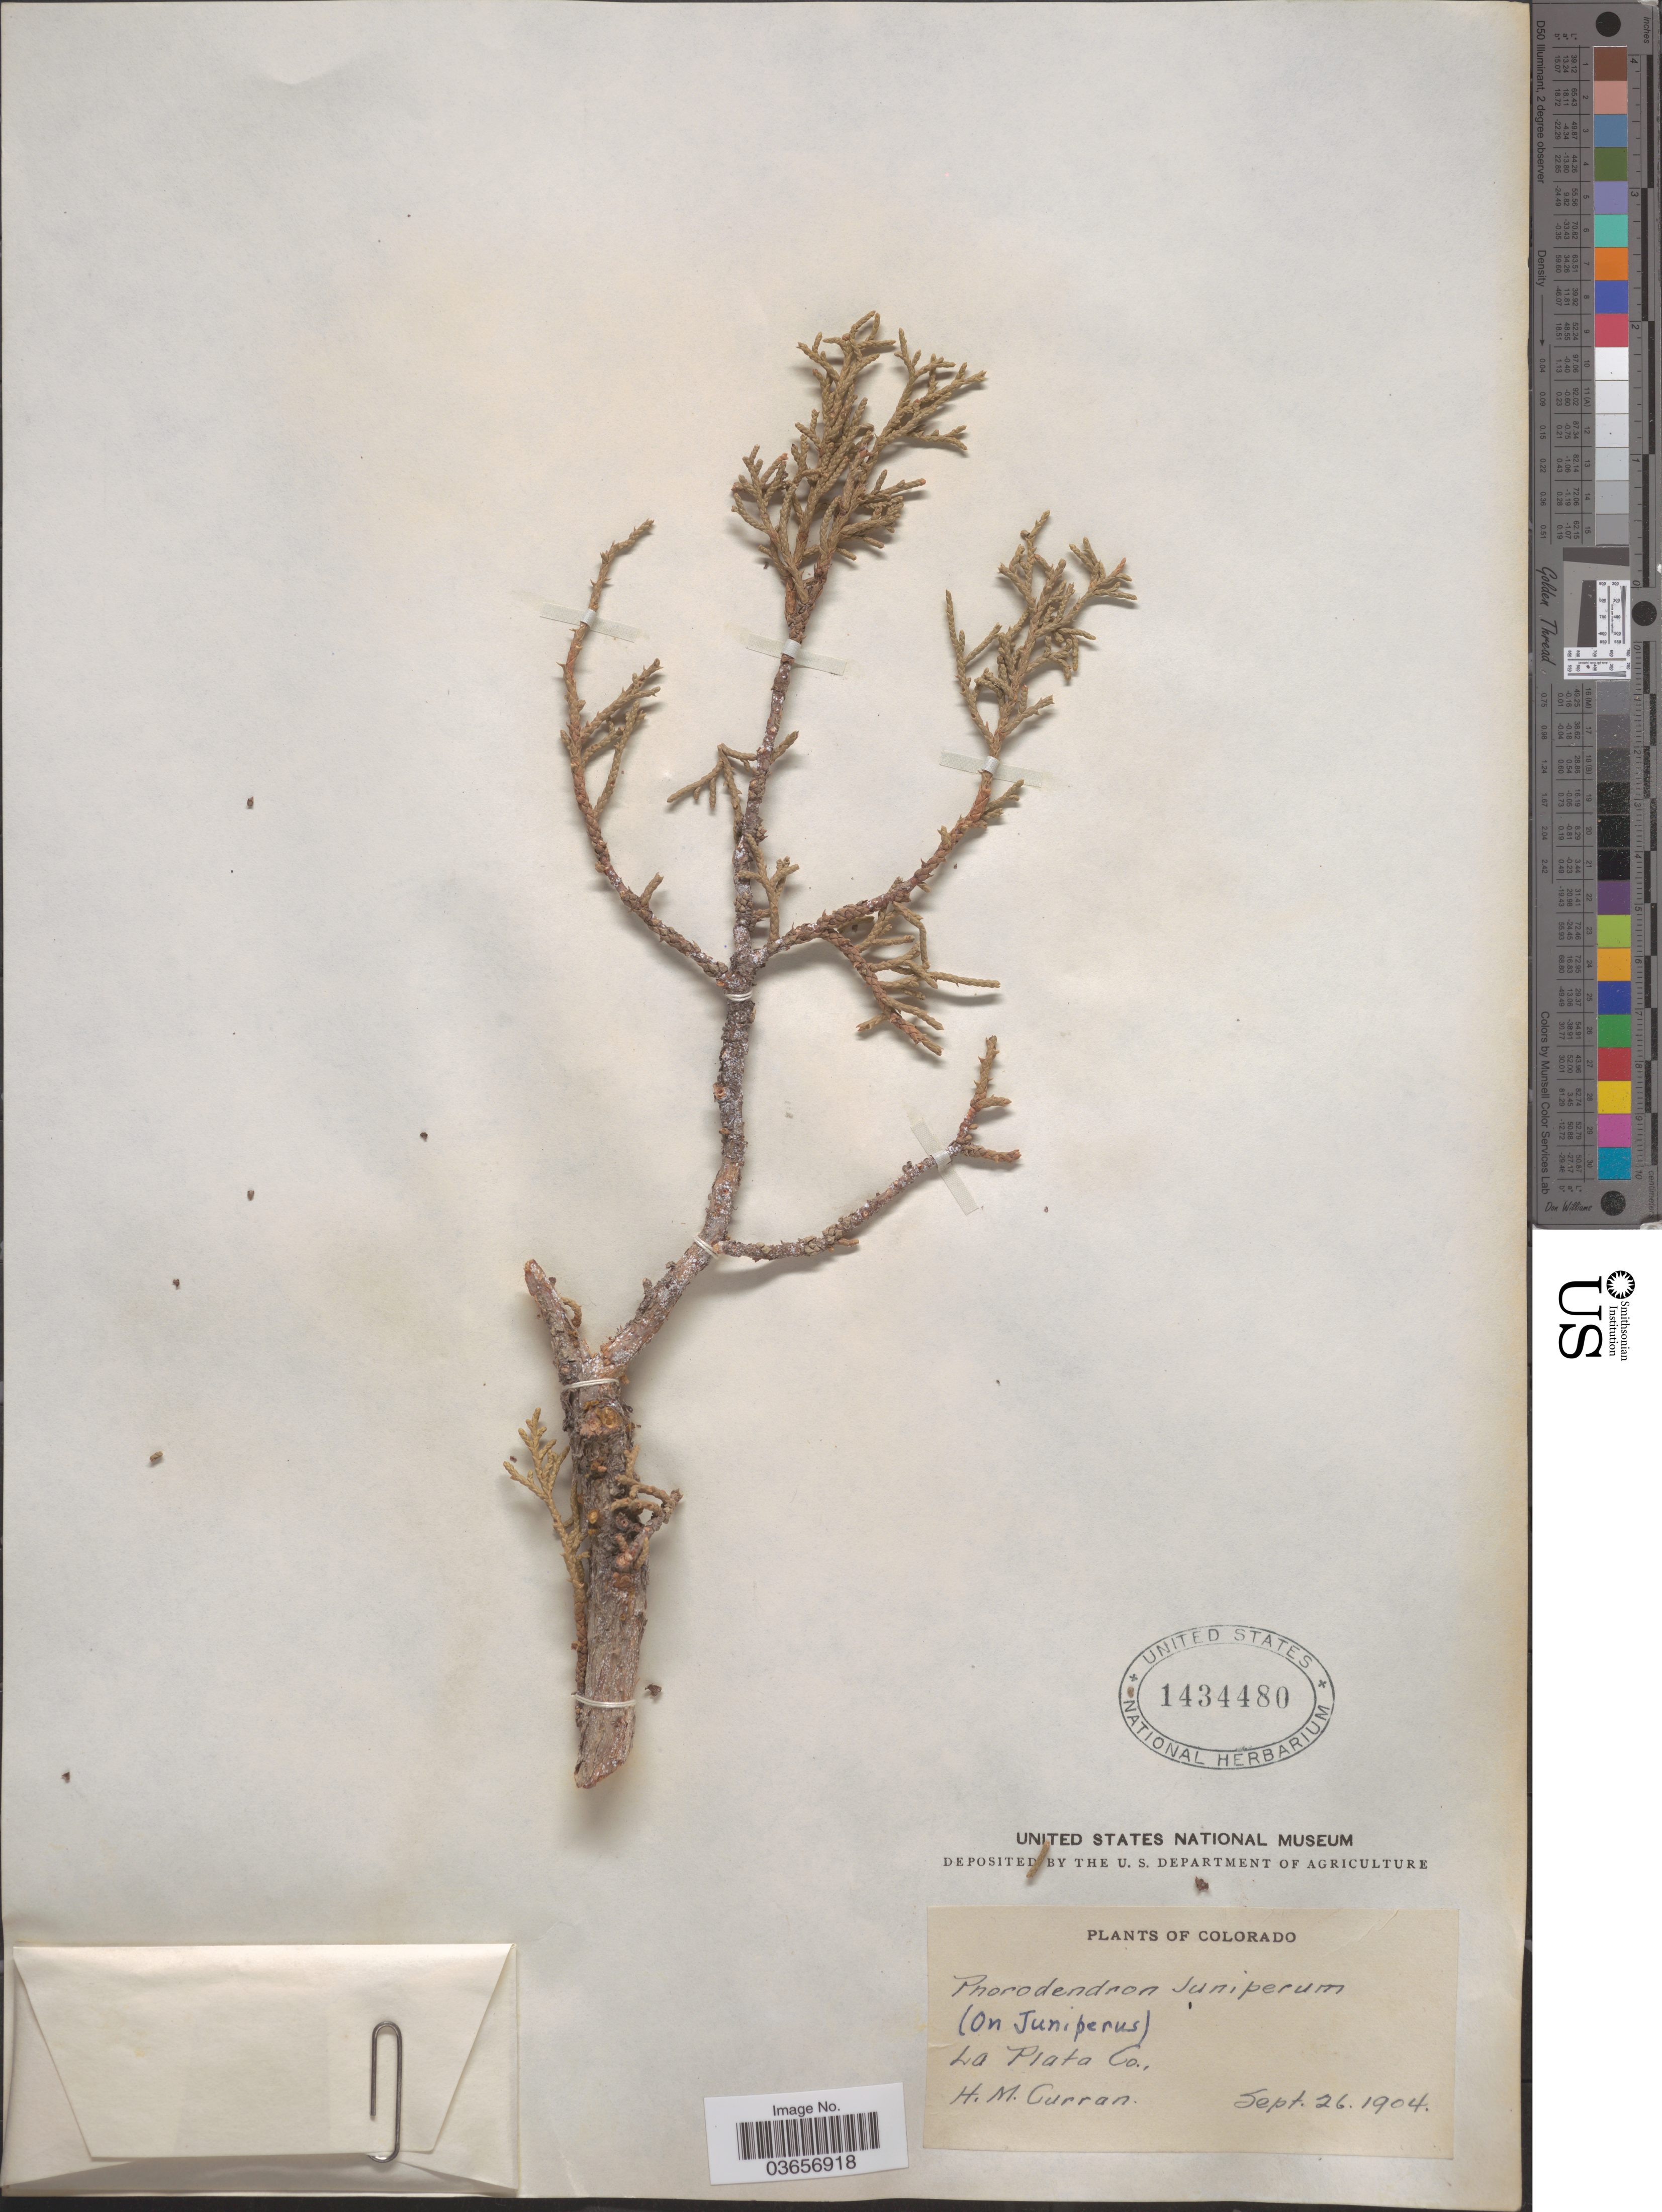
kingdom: Plantae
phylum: Tracheophyta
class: Magnoliopsida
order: Santalales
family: Viscaceae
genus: Phoradendron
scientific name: Phoradendron juniperinum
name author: Engelm. ex A. Gray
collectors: H. M. Curran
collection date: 1904-09-26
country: United States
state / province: Colorado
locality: La Plata Co.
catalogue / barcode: US 1434480